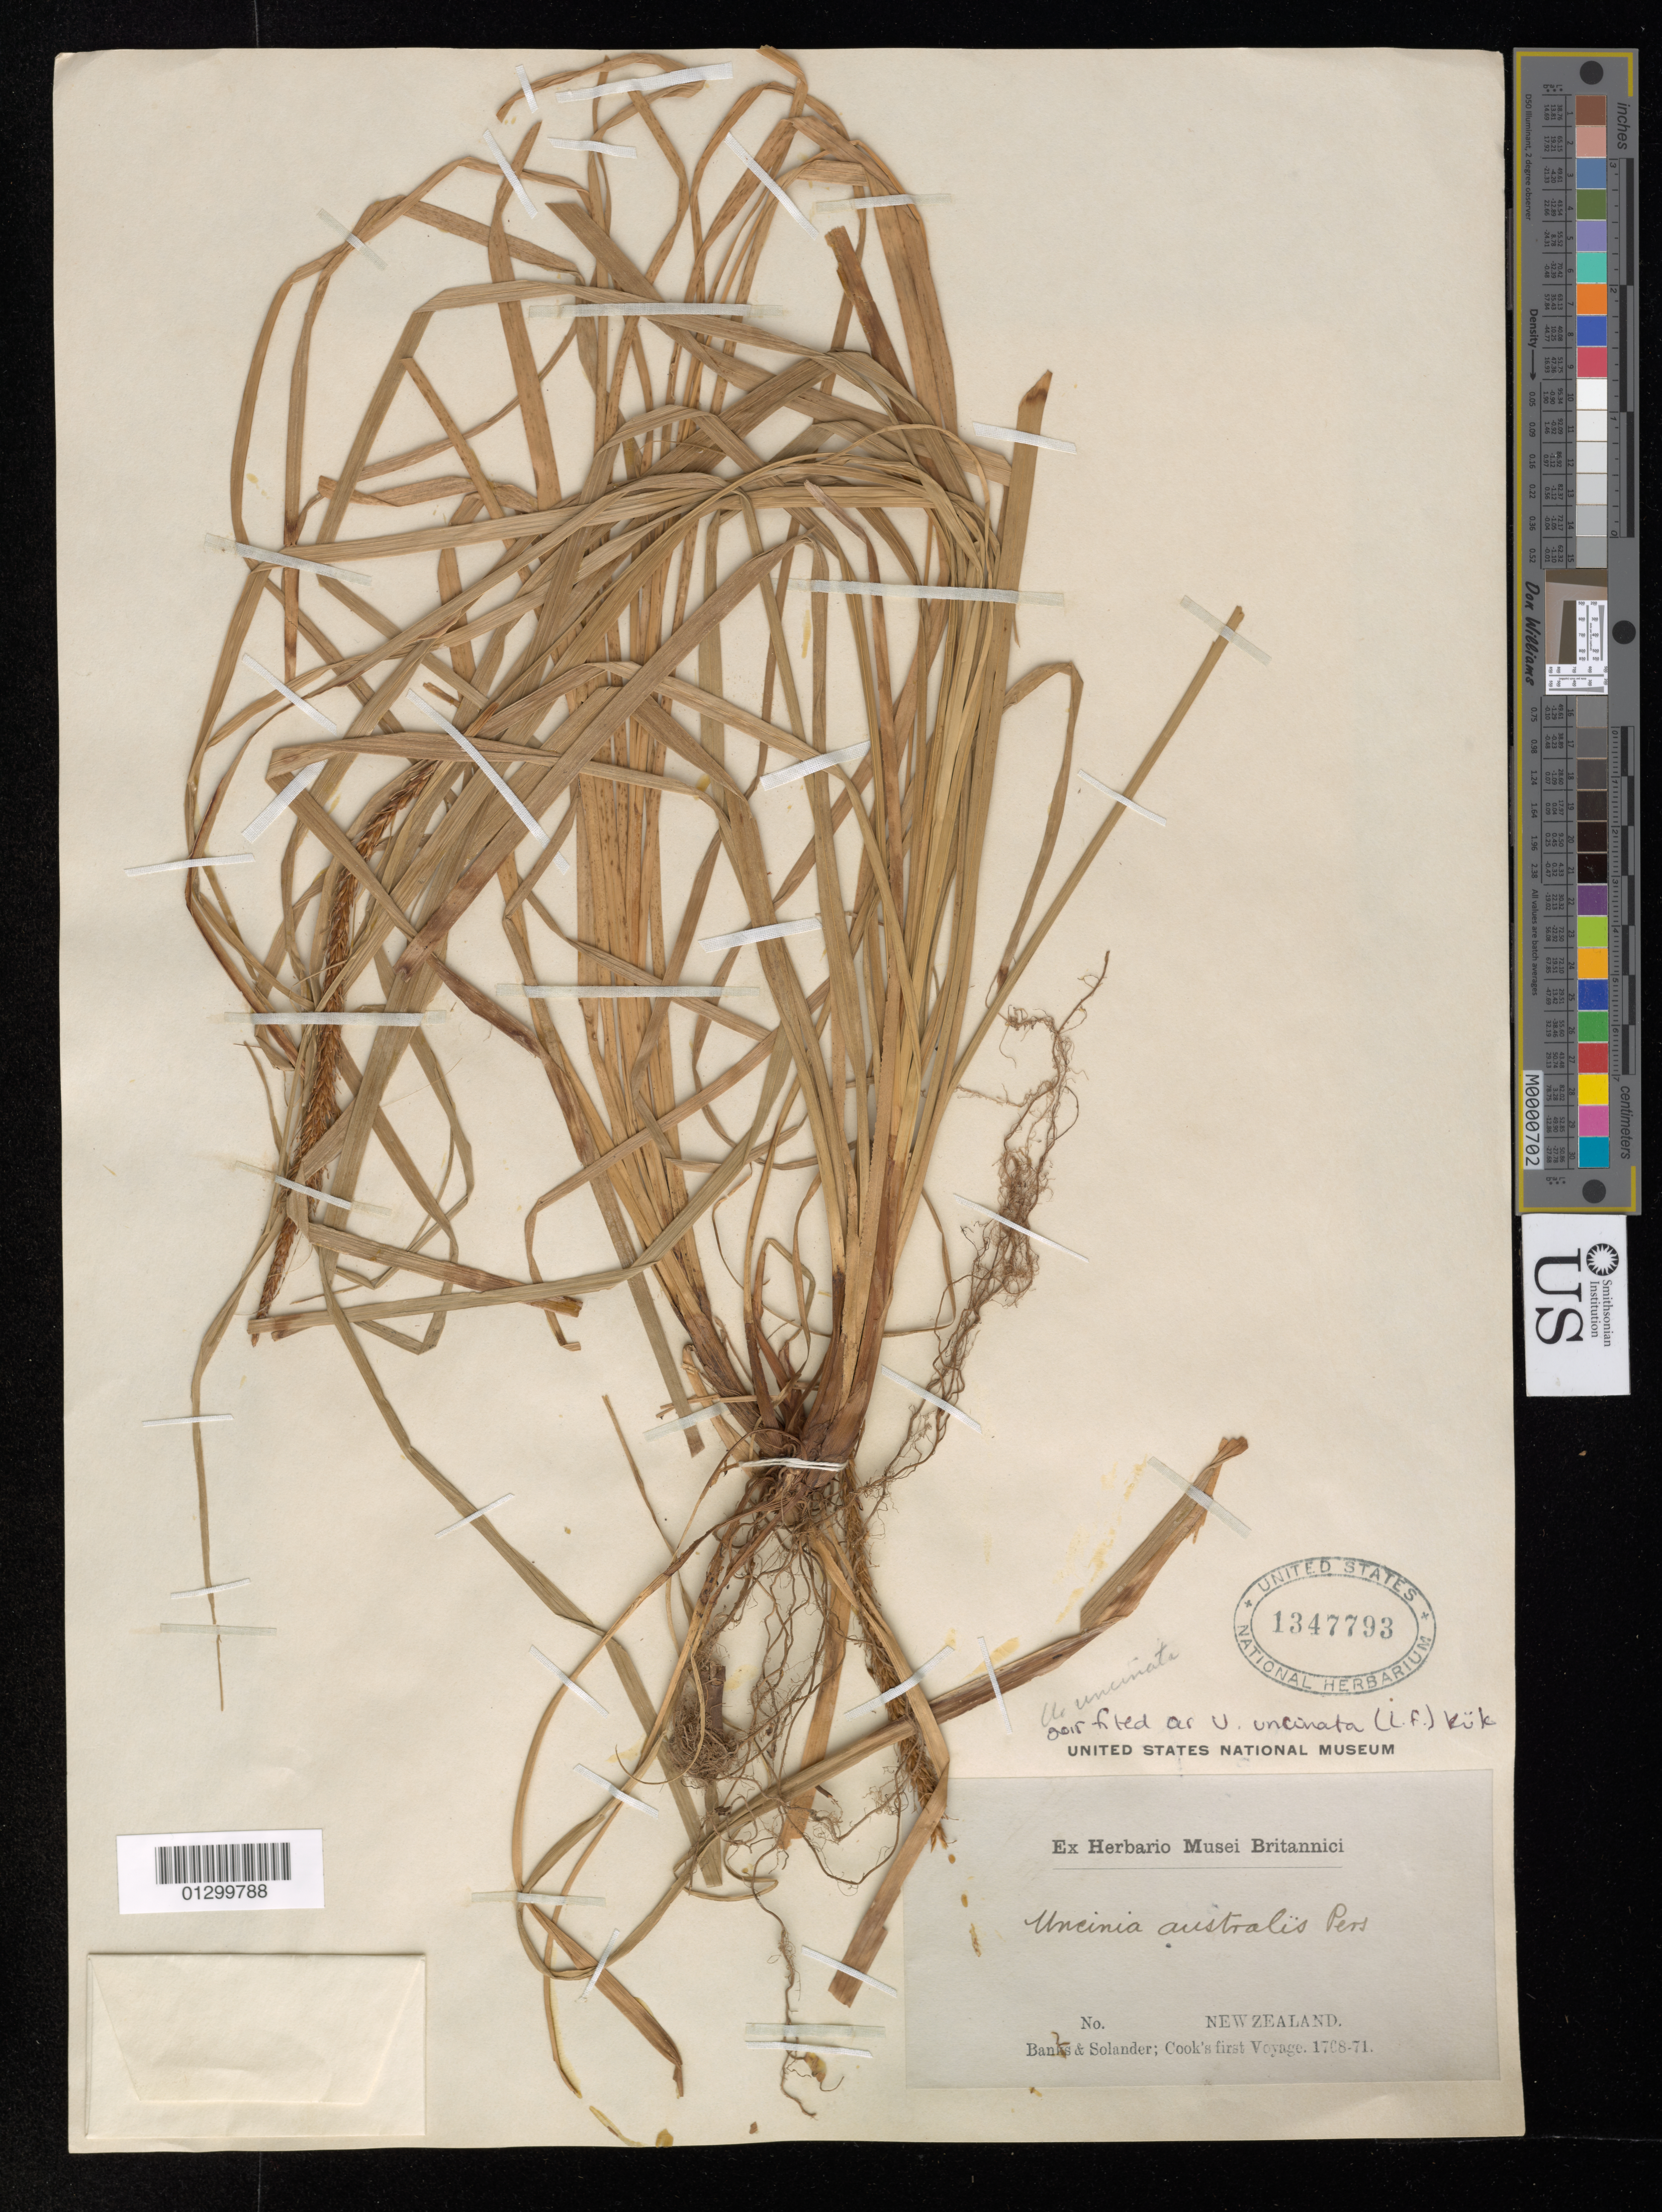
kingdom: Plantae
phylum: Tracheophyta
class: Liliopsida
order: Poales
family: Cyperaceae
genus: Carex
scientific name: Carex uncinata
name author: L. f.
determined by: Strong, Mark T., (BOT), Smithsonian Institution - National Museum of Natural History (UNITED STATES)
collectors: J. Banks & D. C. Solander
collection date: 1768/1771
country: New Zealand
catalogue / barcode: US 1347793